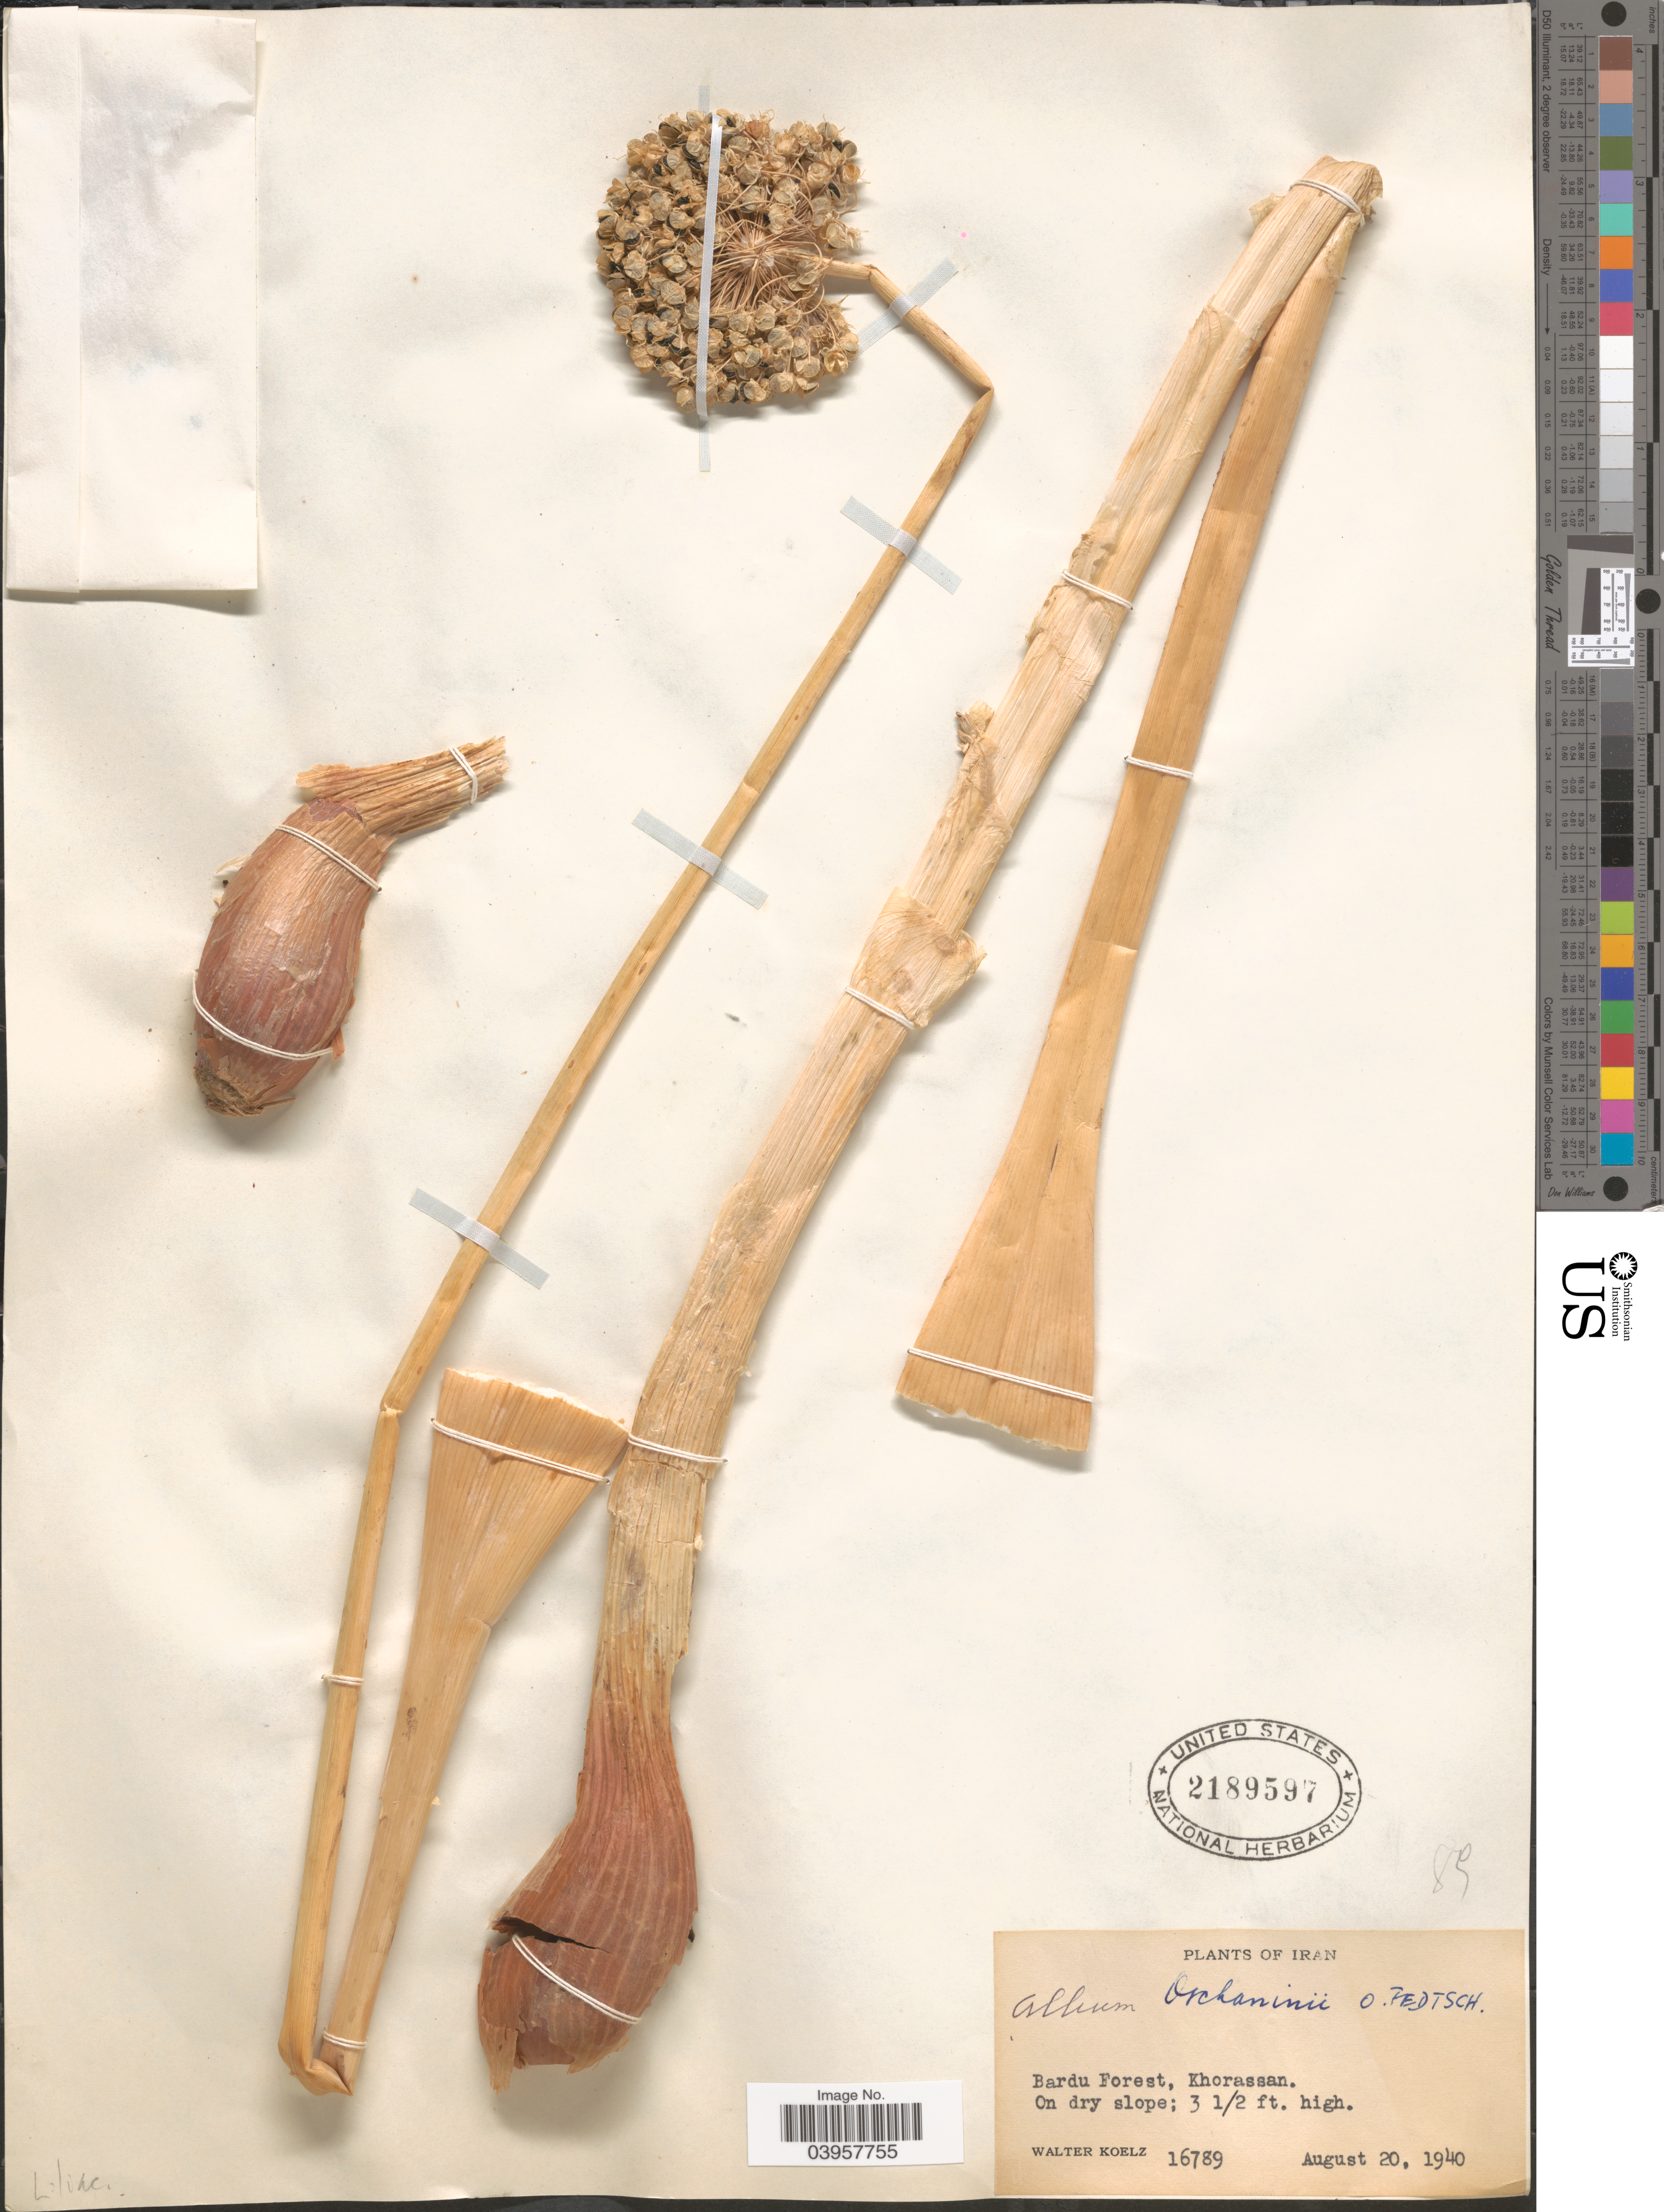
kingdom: Plantae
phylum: Tracheophyta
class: Liliopsida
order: Asparagales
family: Amaryllidaceae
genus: Allium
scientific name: Allium oschaninii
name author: B. Fedtsch.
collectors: W. N. Koelz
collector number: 16789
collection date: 1940-08-20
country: Iran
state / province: Khorasan [obsolete]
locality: Bardu Forest, Khorassan.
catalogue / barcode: US 2189597